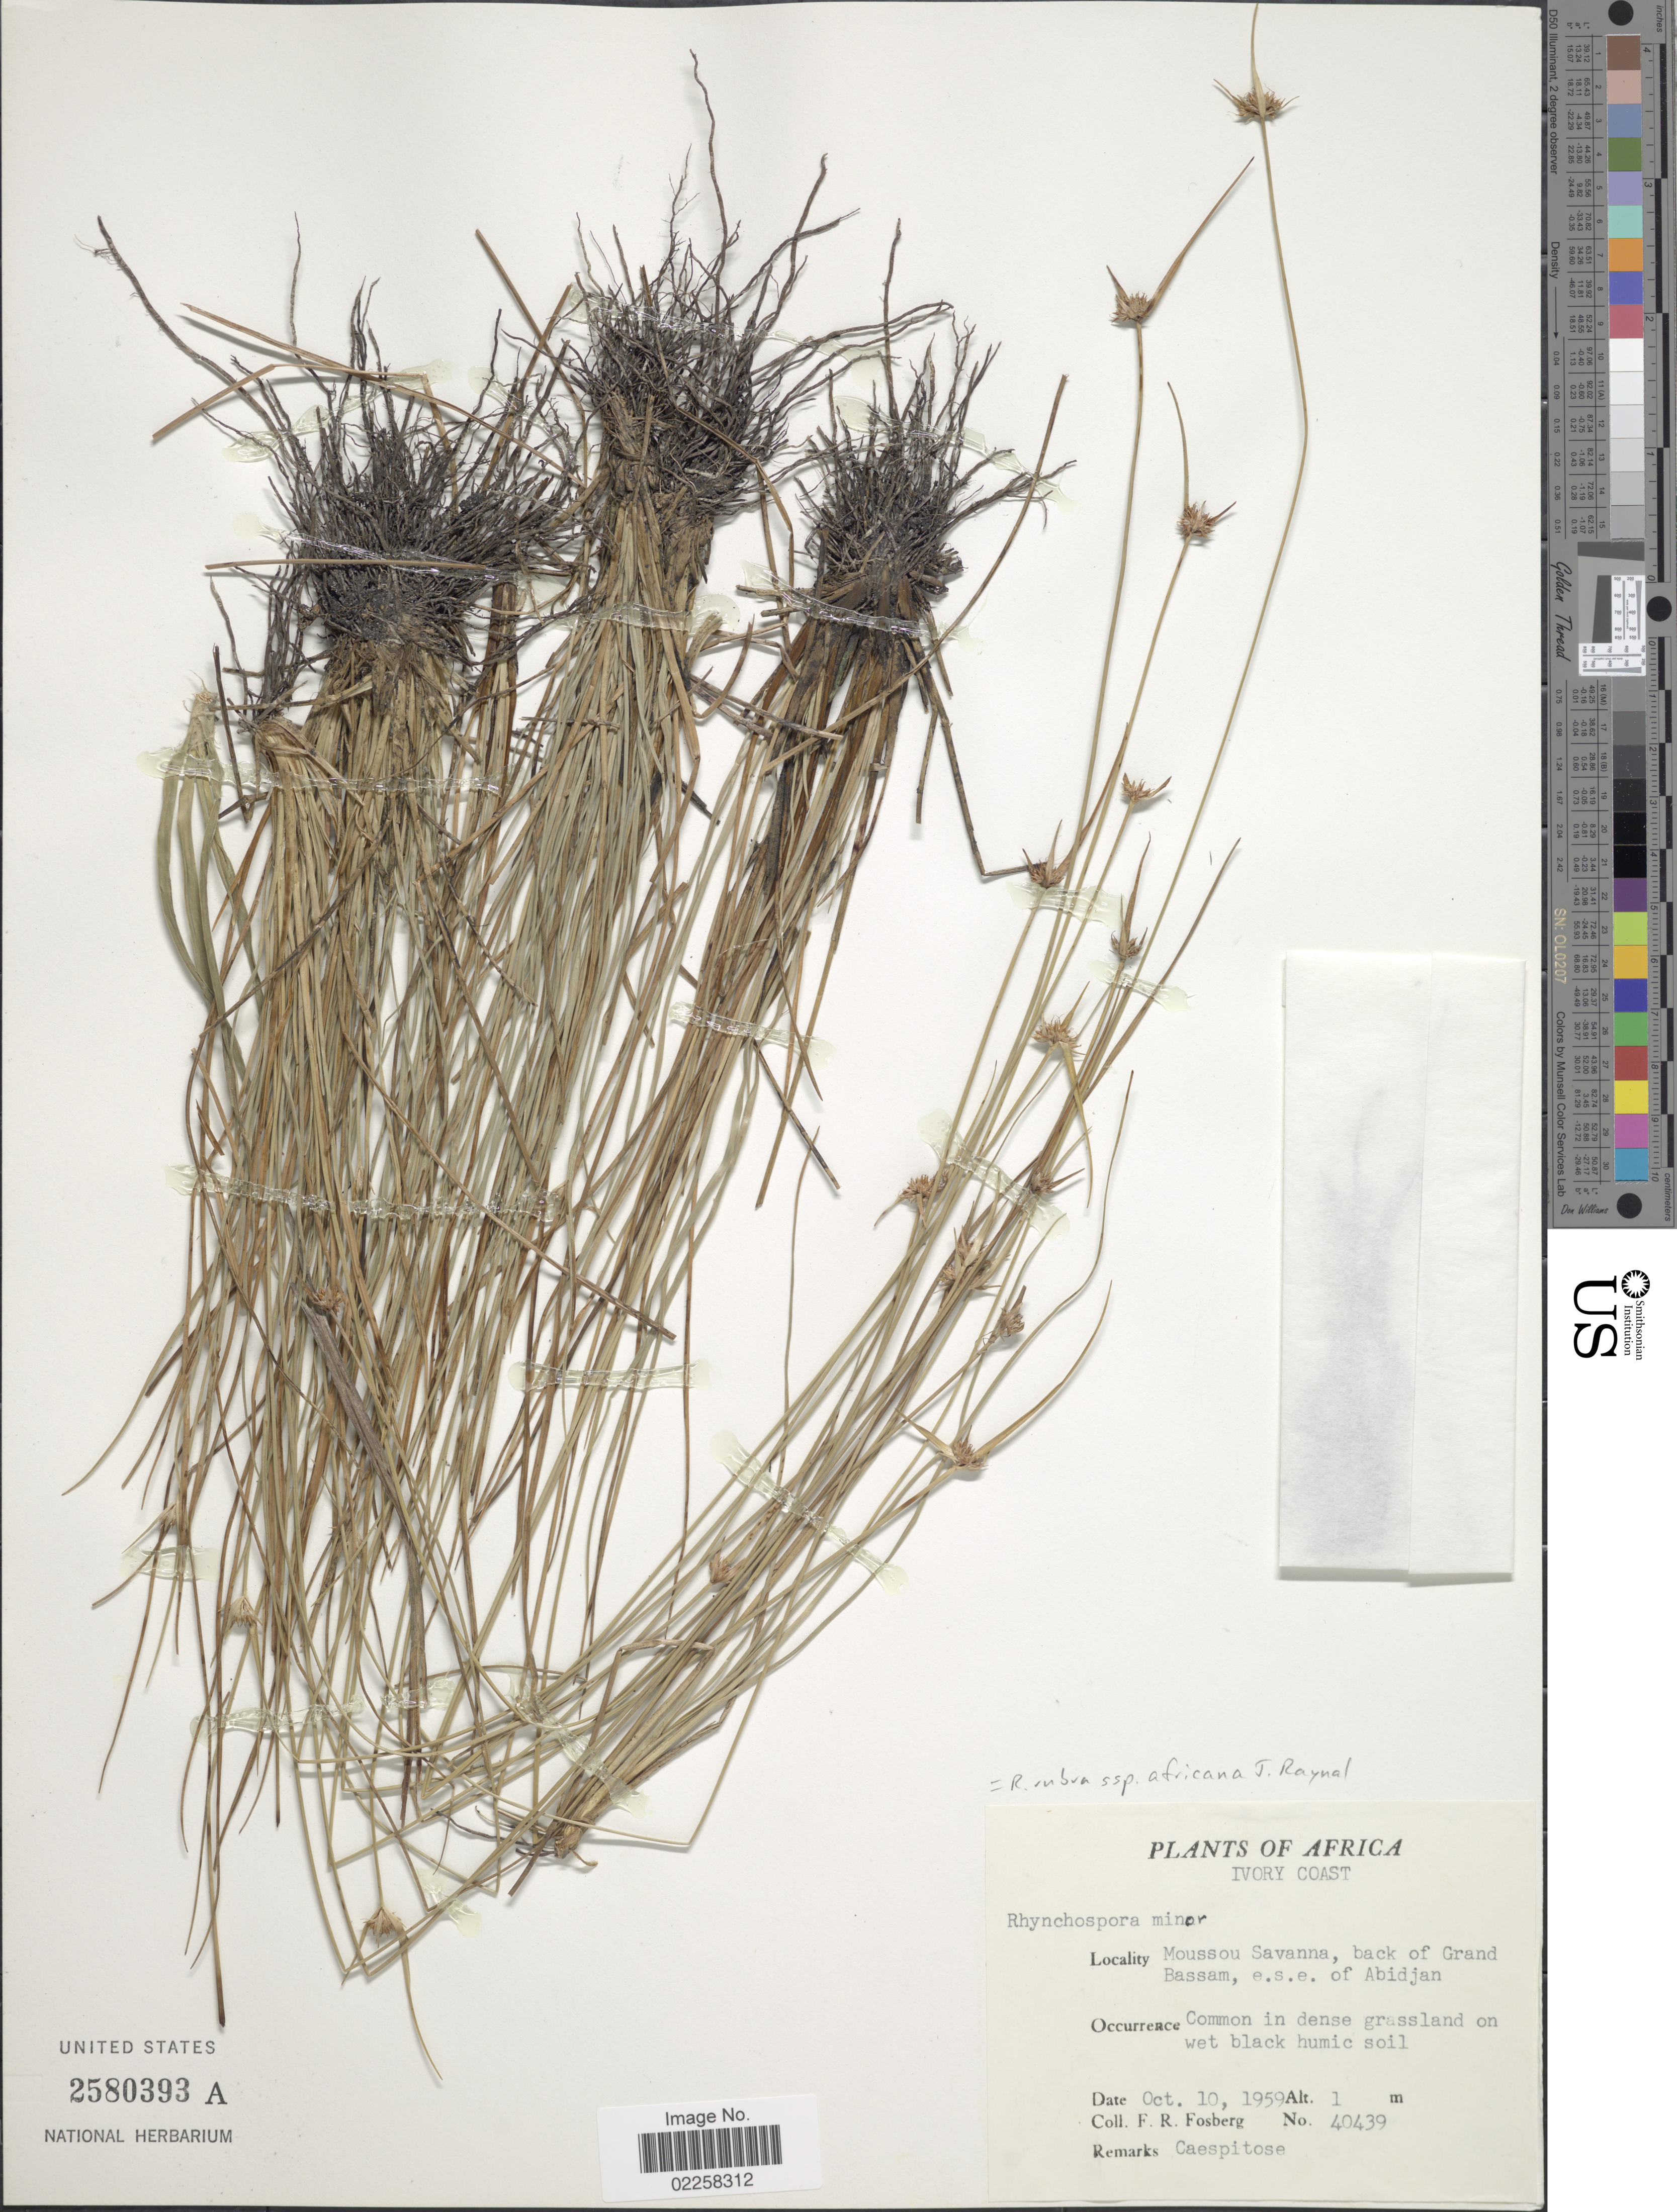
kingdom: Plantae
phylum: Tracheophyta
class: Liliopsida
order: Poales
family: Cyperaceae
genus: Rhynchospora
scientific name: Rhynchospora rubra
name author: (Lour.) Makino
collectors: F. R. Fosberg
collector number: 40439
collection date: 1959-10-10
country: Ivory Coast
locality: Moussou Savanna, back of Grand Bassam, e.s.e. of Abidjan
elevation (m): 1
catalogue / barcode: US 2580393A